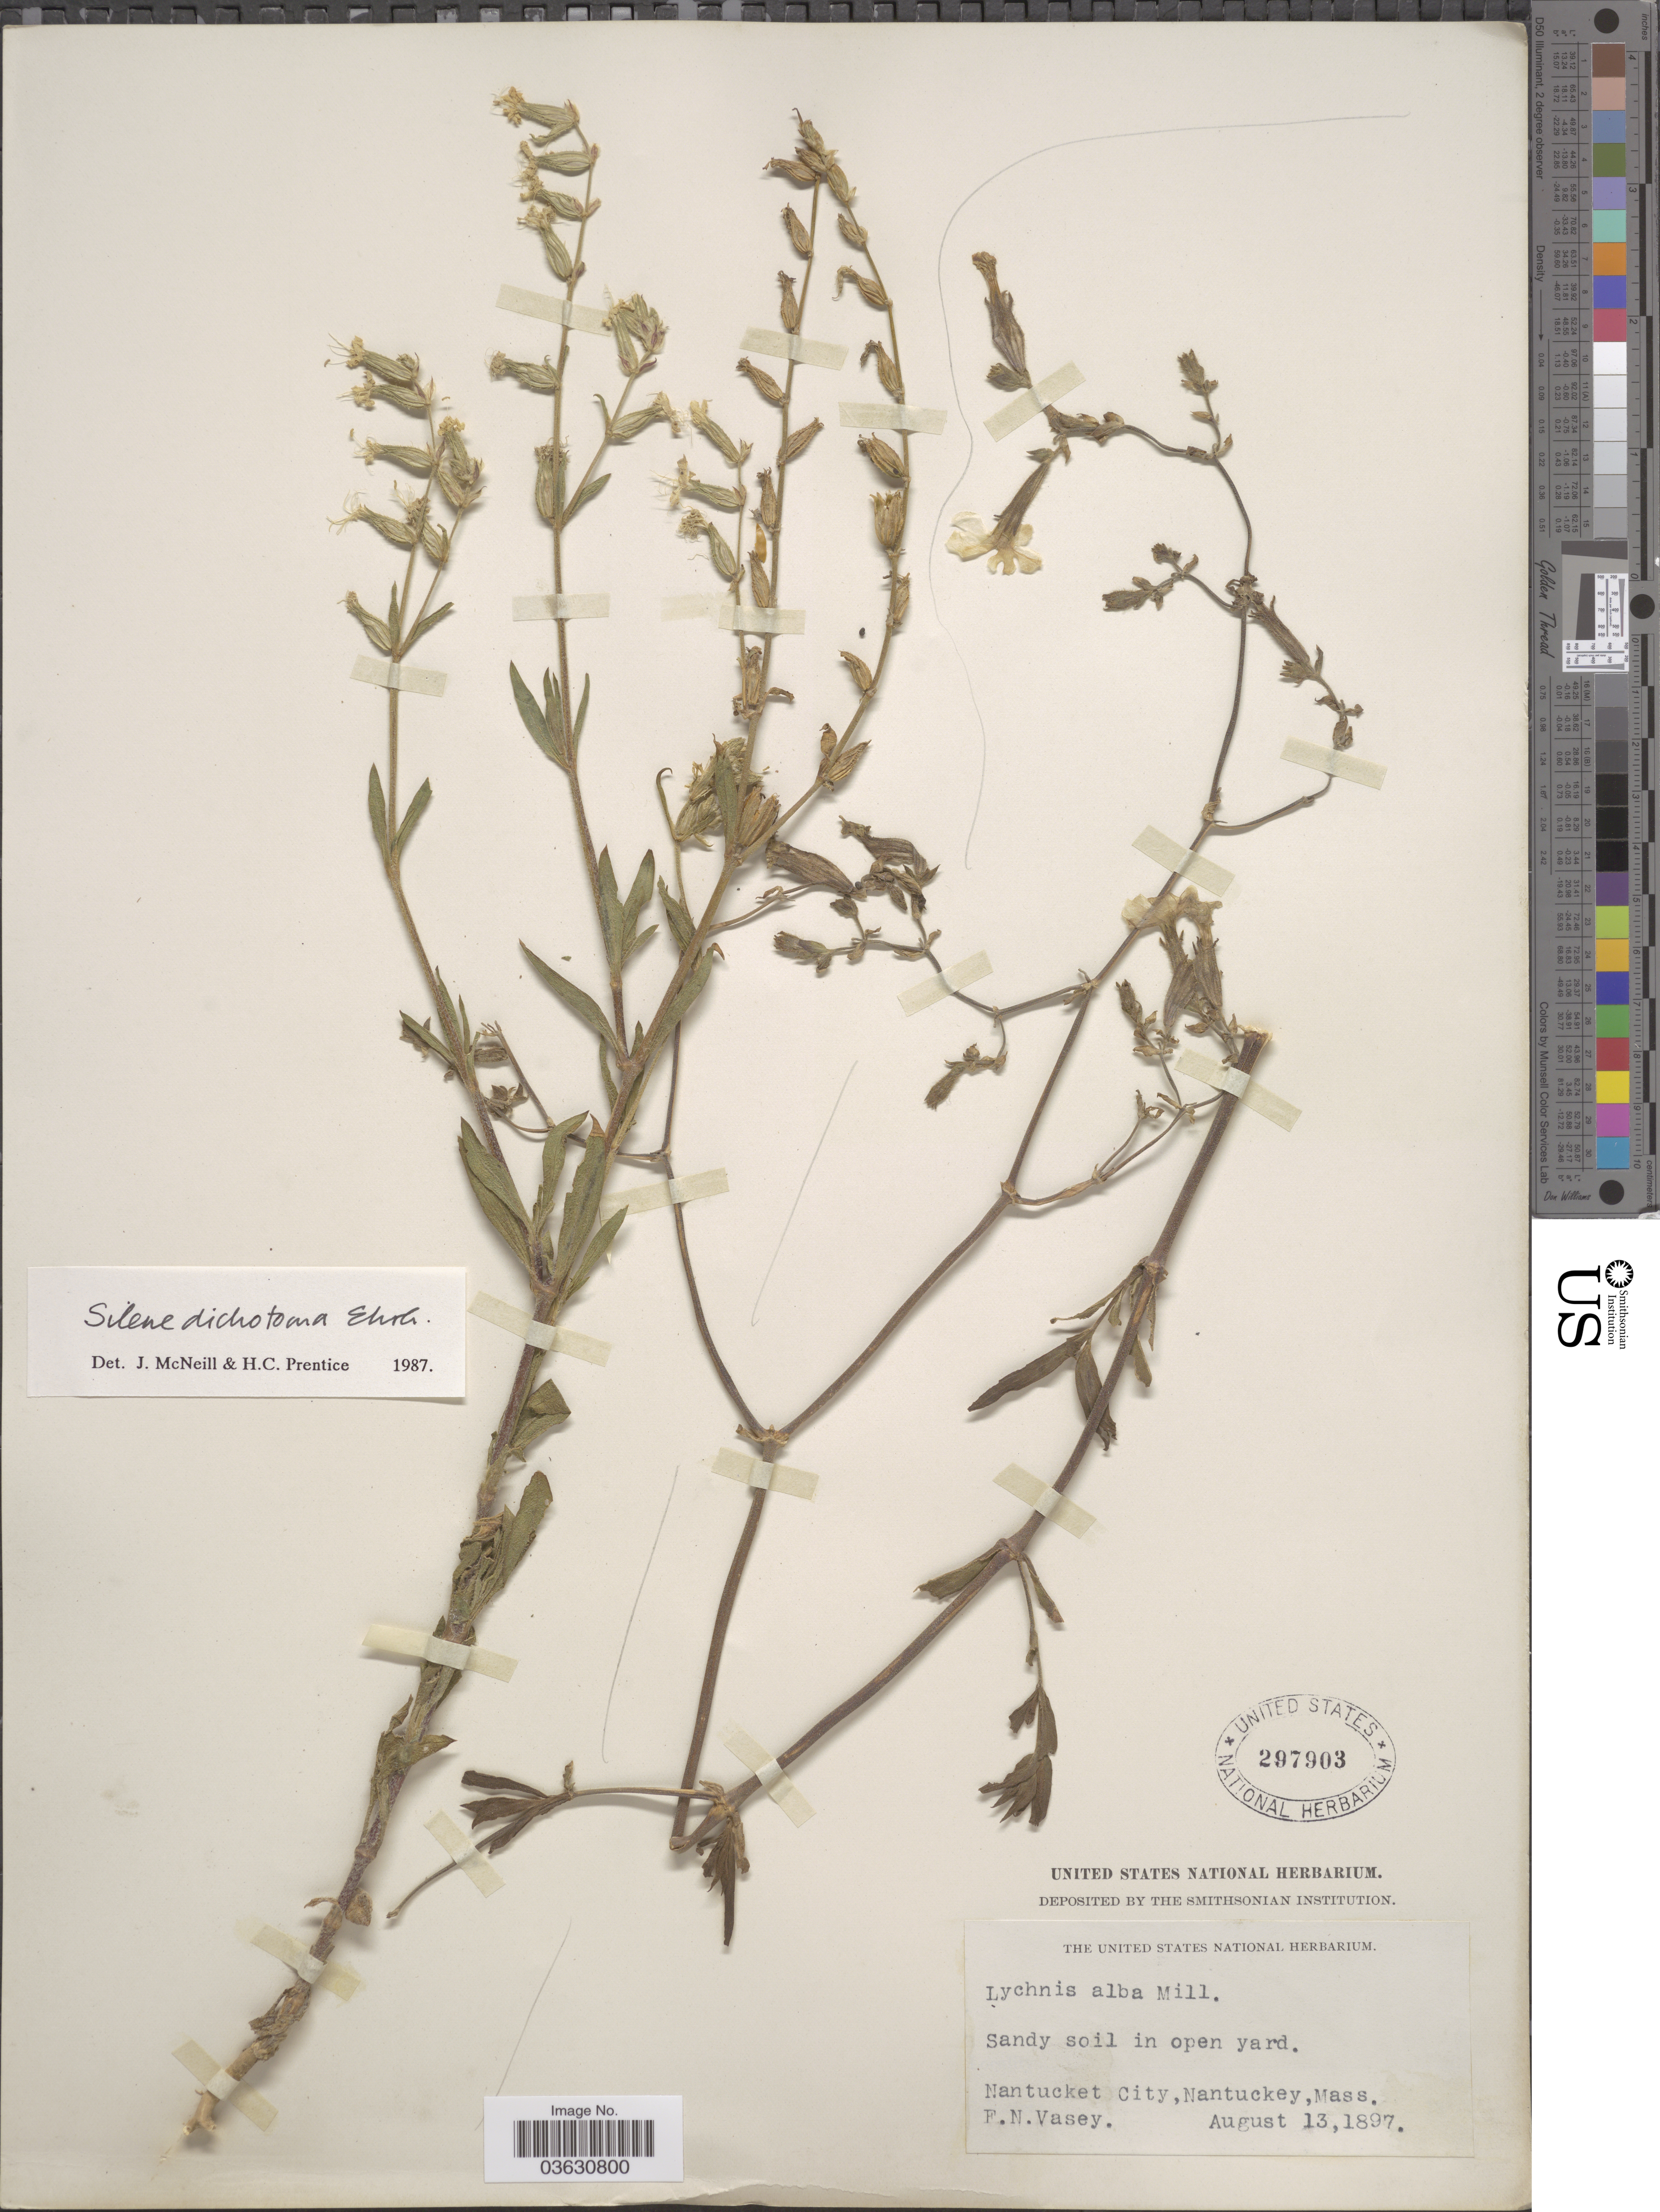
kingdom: Plantae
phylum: Tracheophyta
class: Magnoliopsida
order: Caryophyllales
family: Caryophyllaceae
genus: Silene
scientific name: Silene dichotoma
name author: Ehrh.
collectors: F. N. Vasey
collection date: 1897-08-13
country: United States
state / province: Massachusetts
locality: Nantucket City, Nantuckey.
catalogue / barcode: US 297903